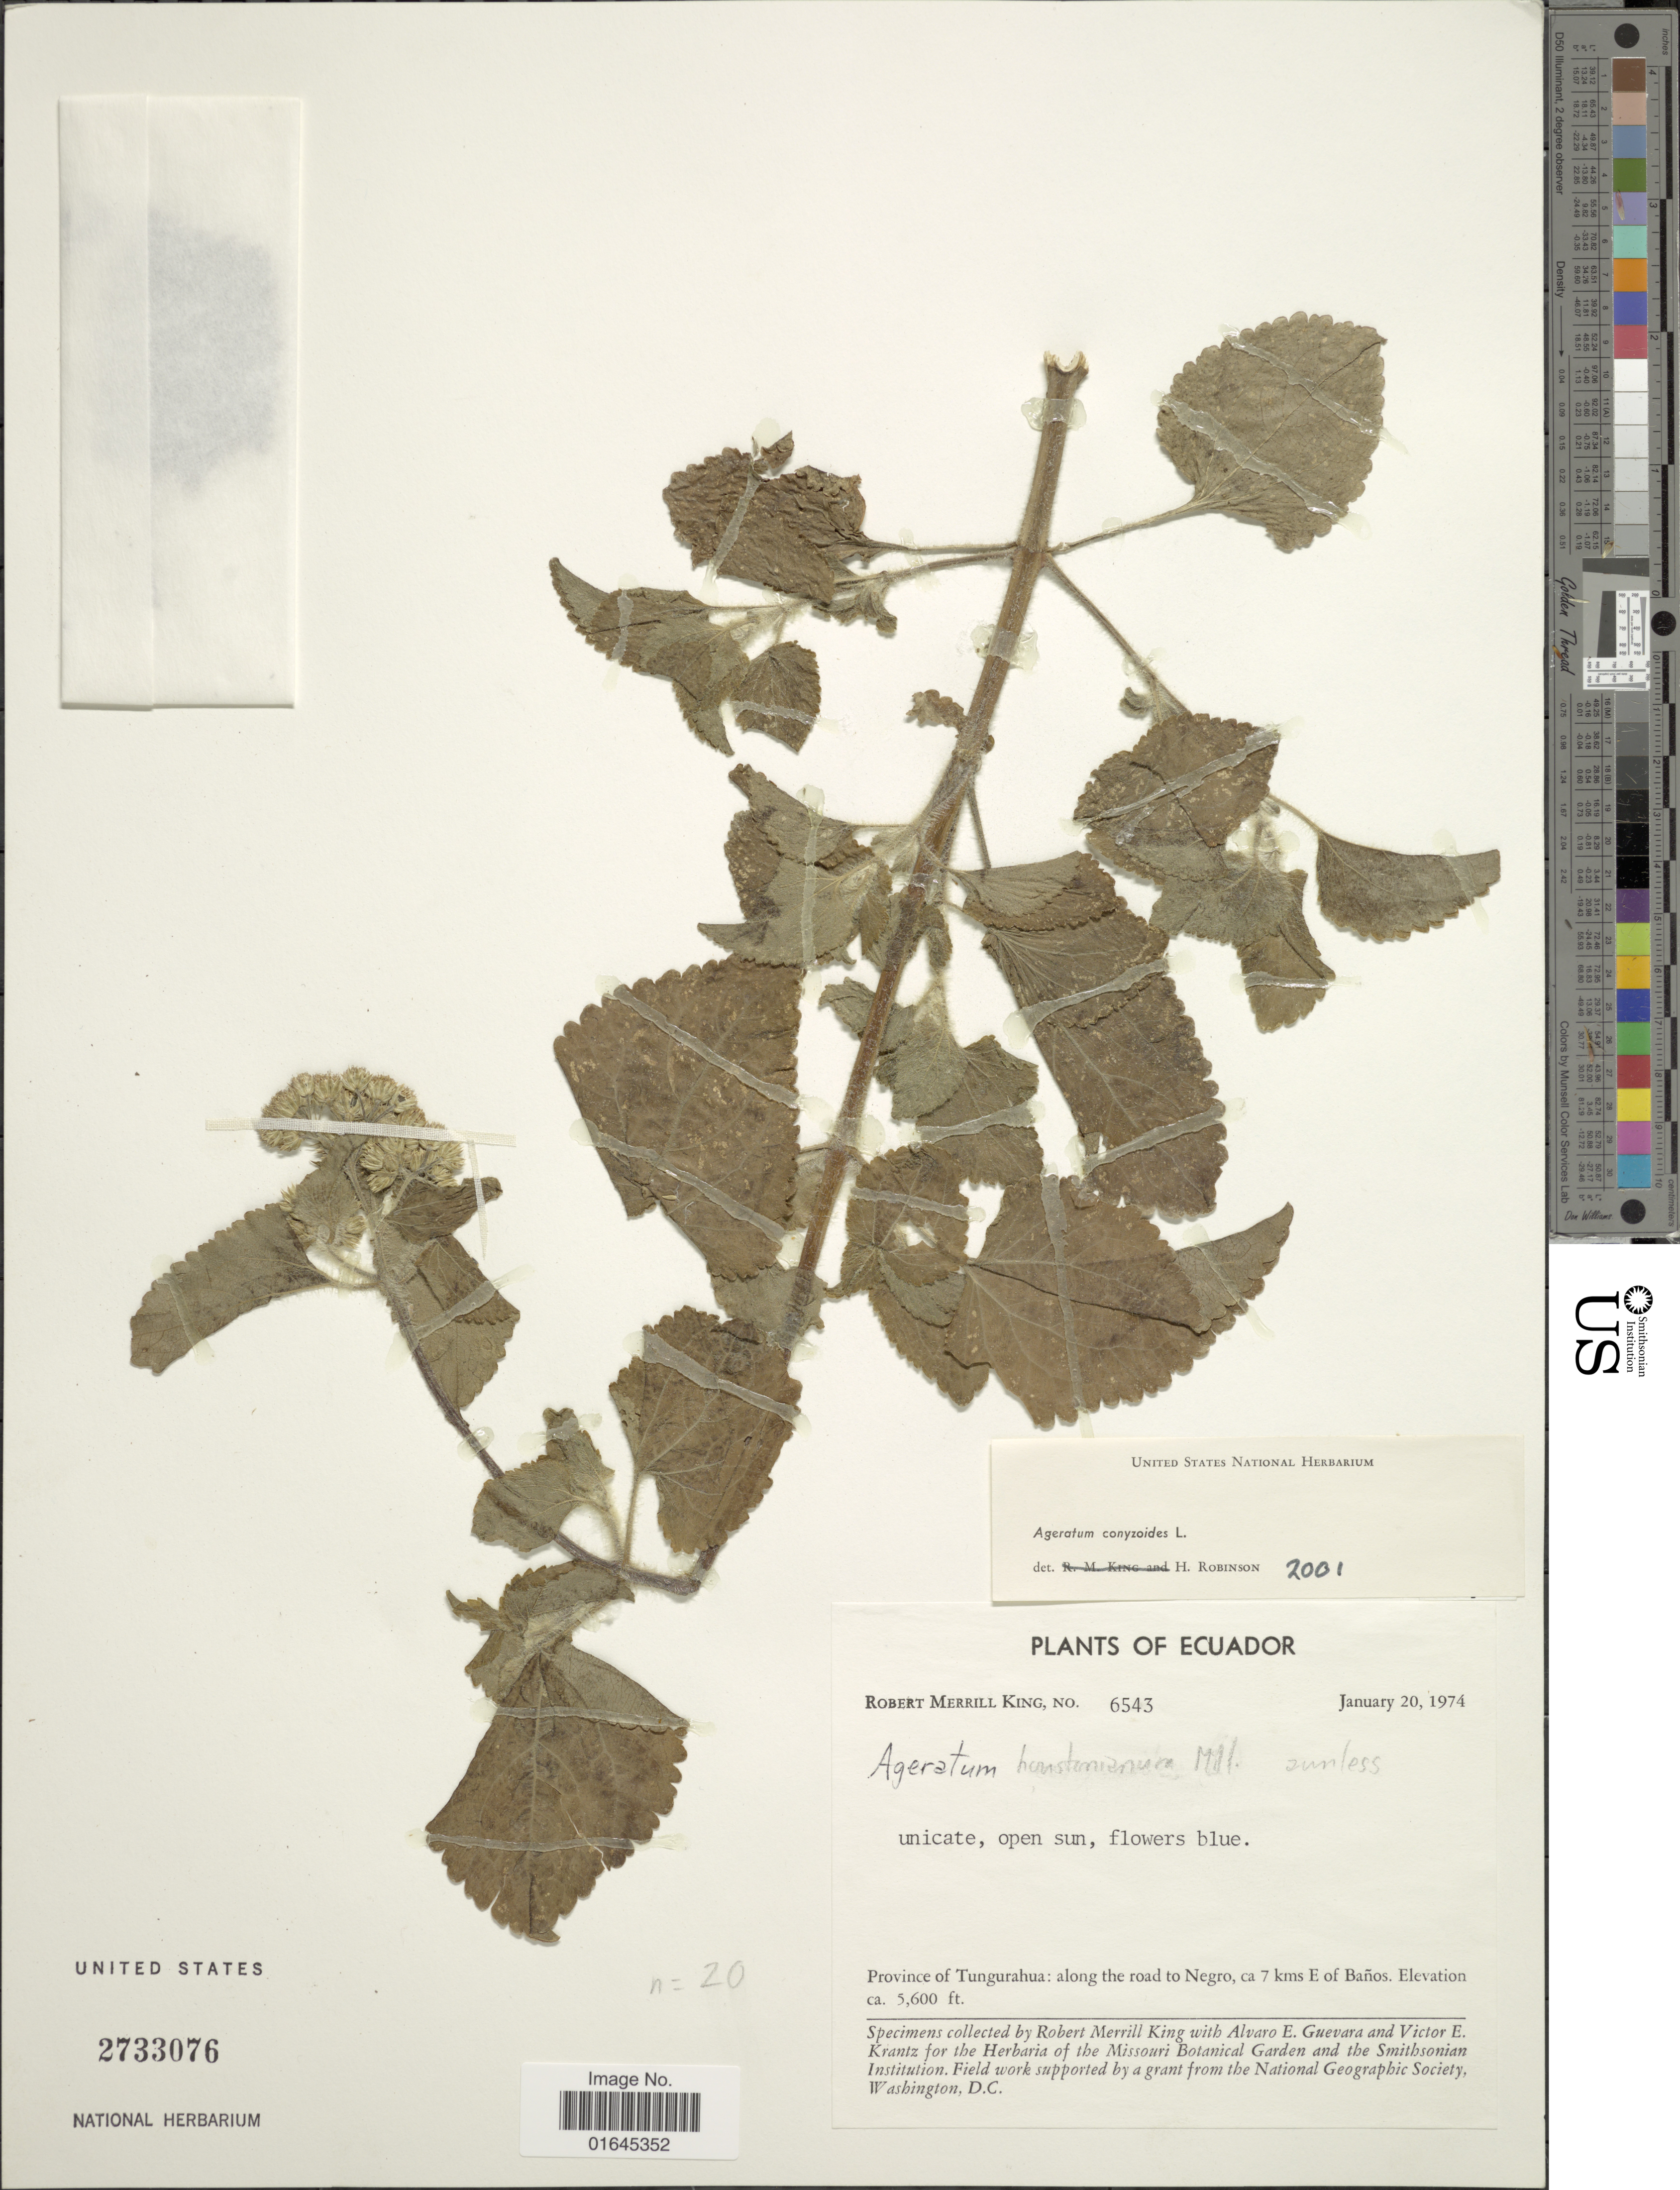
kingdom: Plantae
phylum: Tracheophyta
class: Magnoliopsida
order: Asterales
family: Asteraceae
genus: Ageratum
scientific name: Ageratum conyzoides subsp. conyzoides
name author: L.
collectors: R. M. King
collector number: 6543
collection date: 1974-01-20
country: Ecuador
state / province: Tungurahua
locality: Along the road to Negro, ca 7 kms E of Baños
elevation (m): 1707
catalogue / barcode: US 2733076